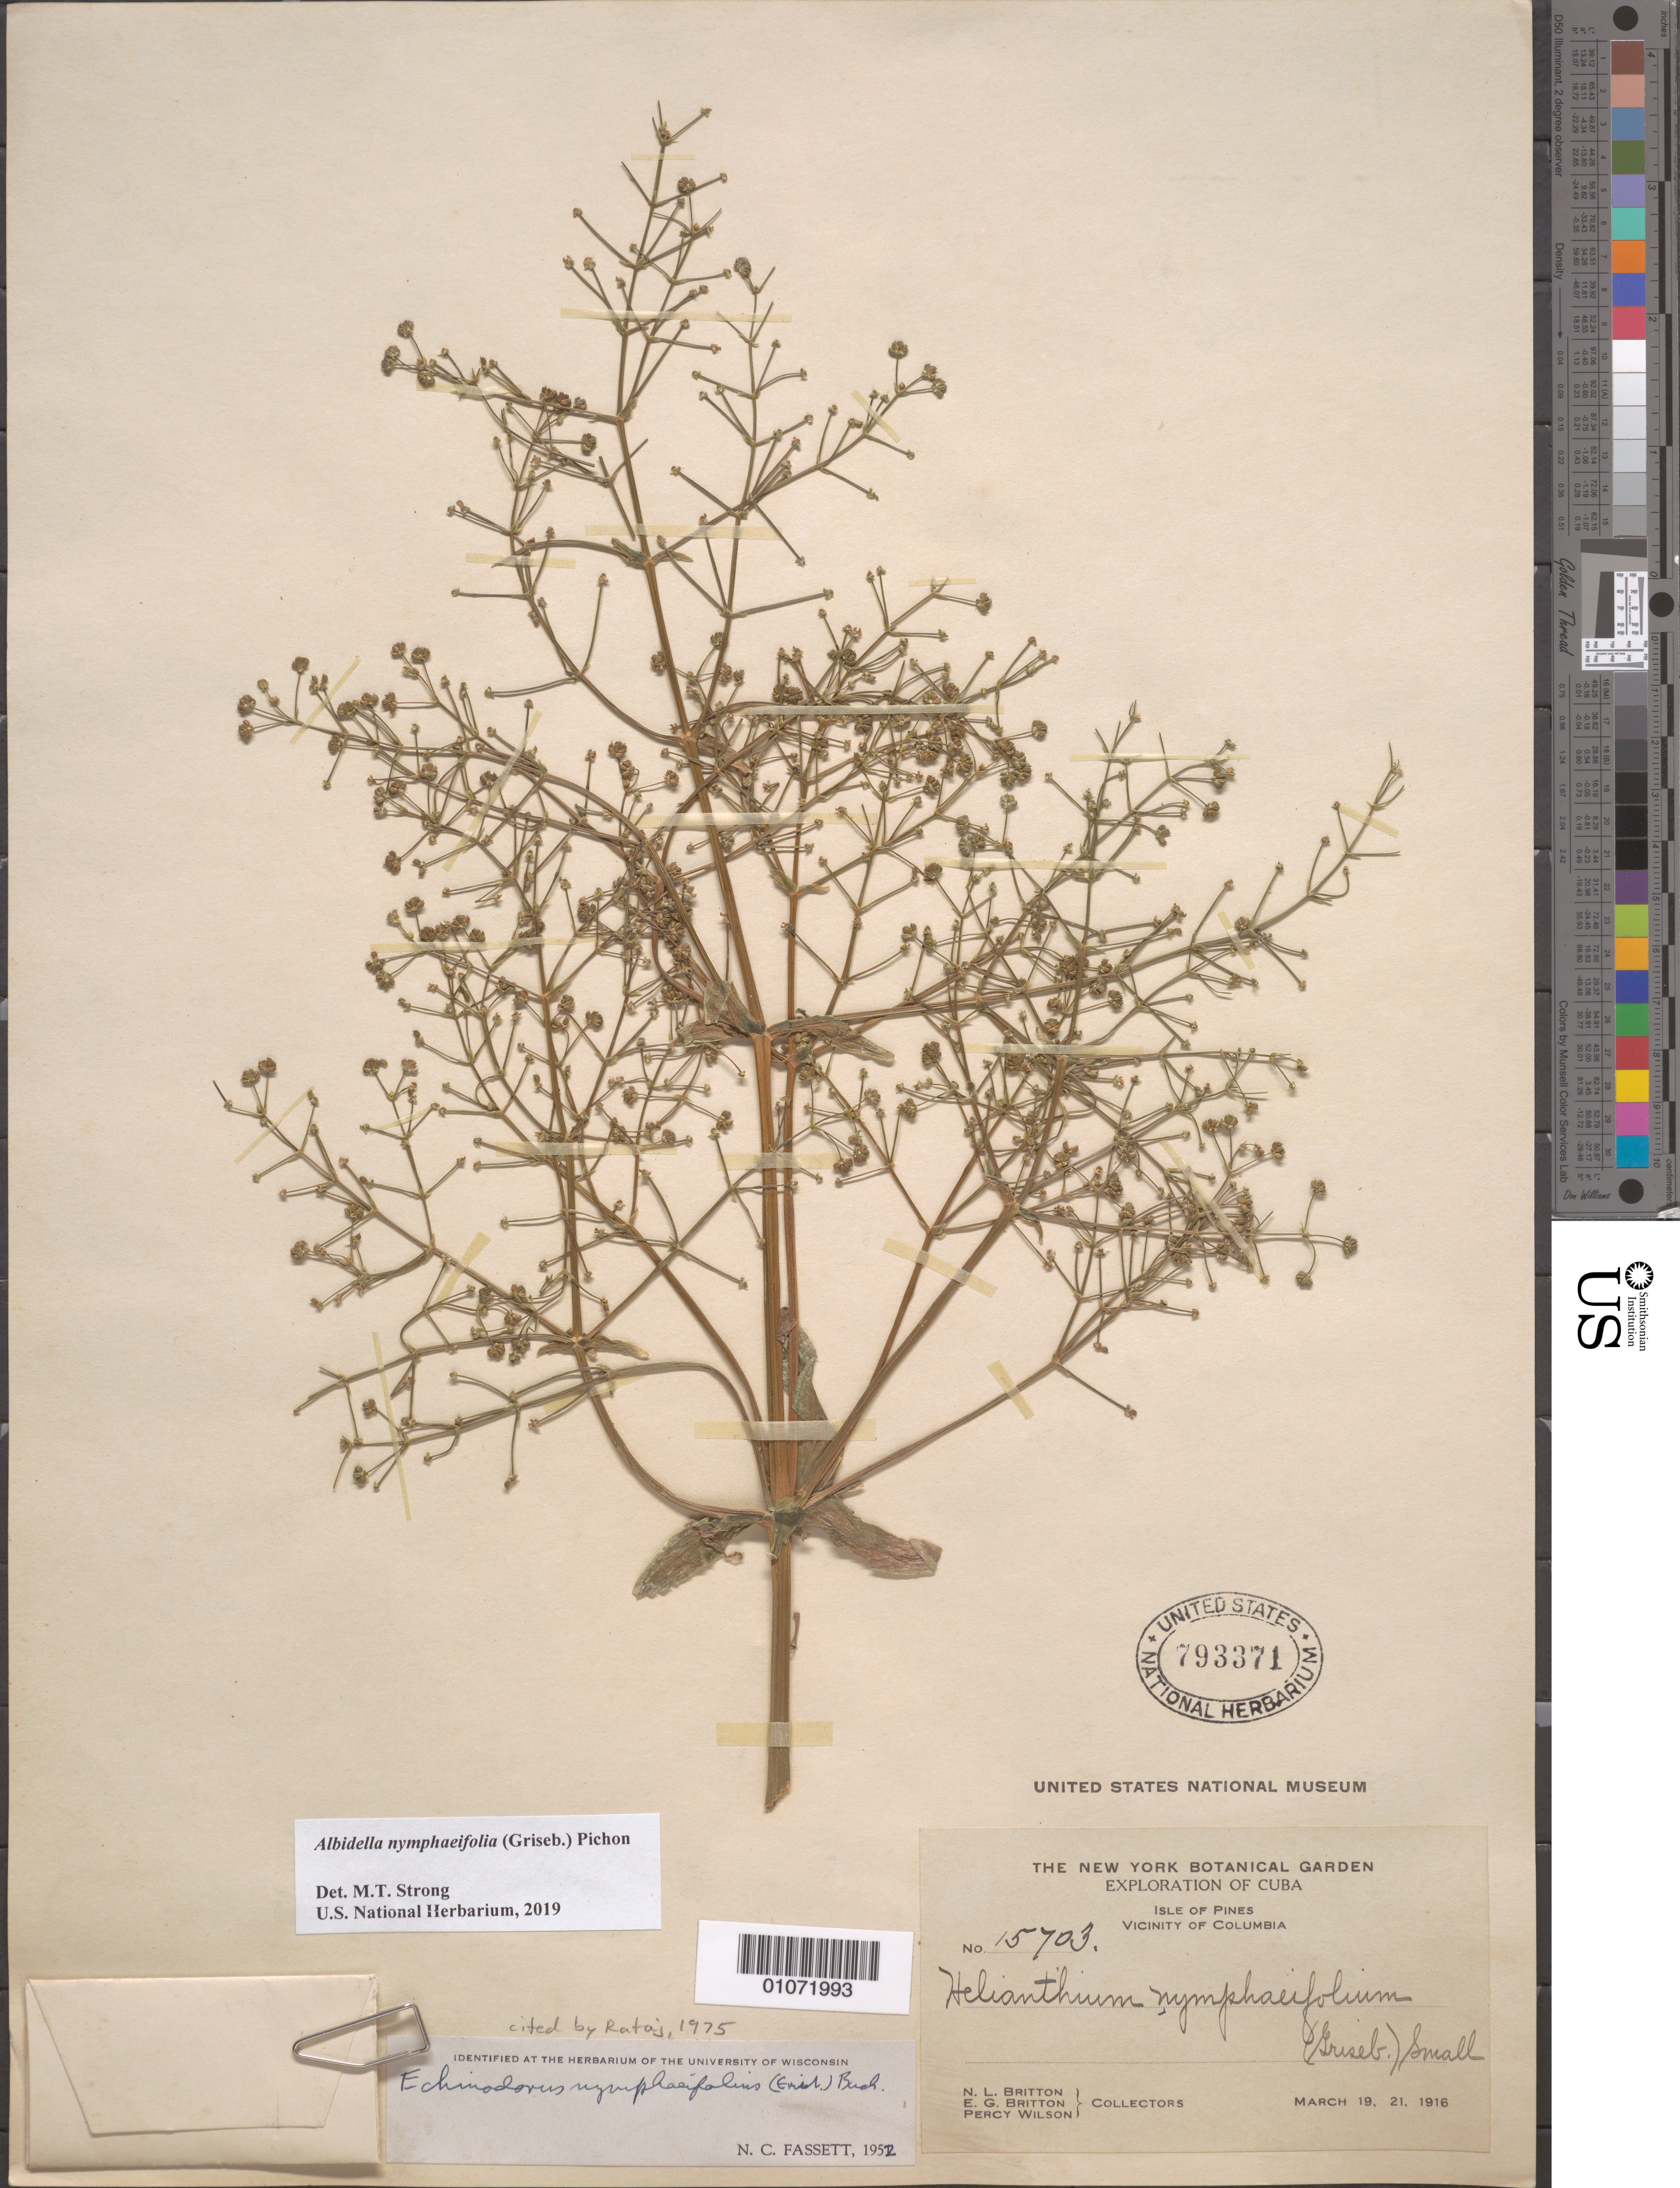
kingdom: Plantae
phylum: Tracheophyta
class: Liliopsida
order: Alismatales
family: Alismataceae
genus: Albidella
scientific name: Albidella nymphaeifolia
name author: (Griseb.) Pichon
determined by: Strong, Mark T., (BOT), Smithsonian Institution - National Museum of Natural History (UNITED STATES)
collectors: N. Britton, E. G. Britton & P. Wilson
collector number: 15703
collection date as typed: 19 Mar 1916 to 21 Mar 1916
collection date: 1916-03-19/1916-03-21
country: Cuba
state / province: Isla de La Juventud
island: Isla de la Juventud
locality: Isle of Pines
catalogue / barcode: US 793391